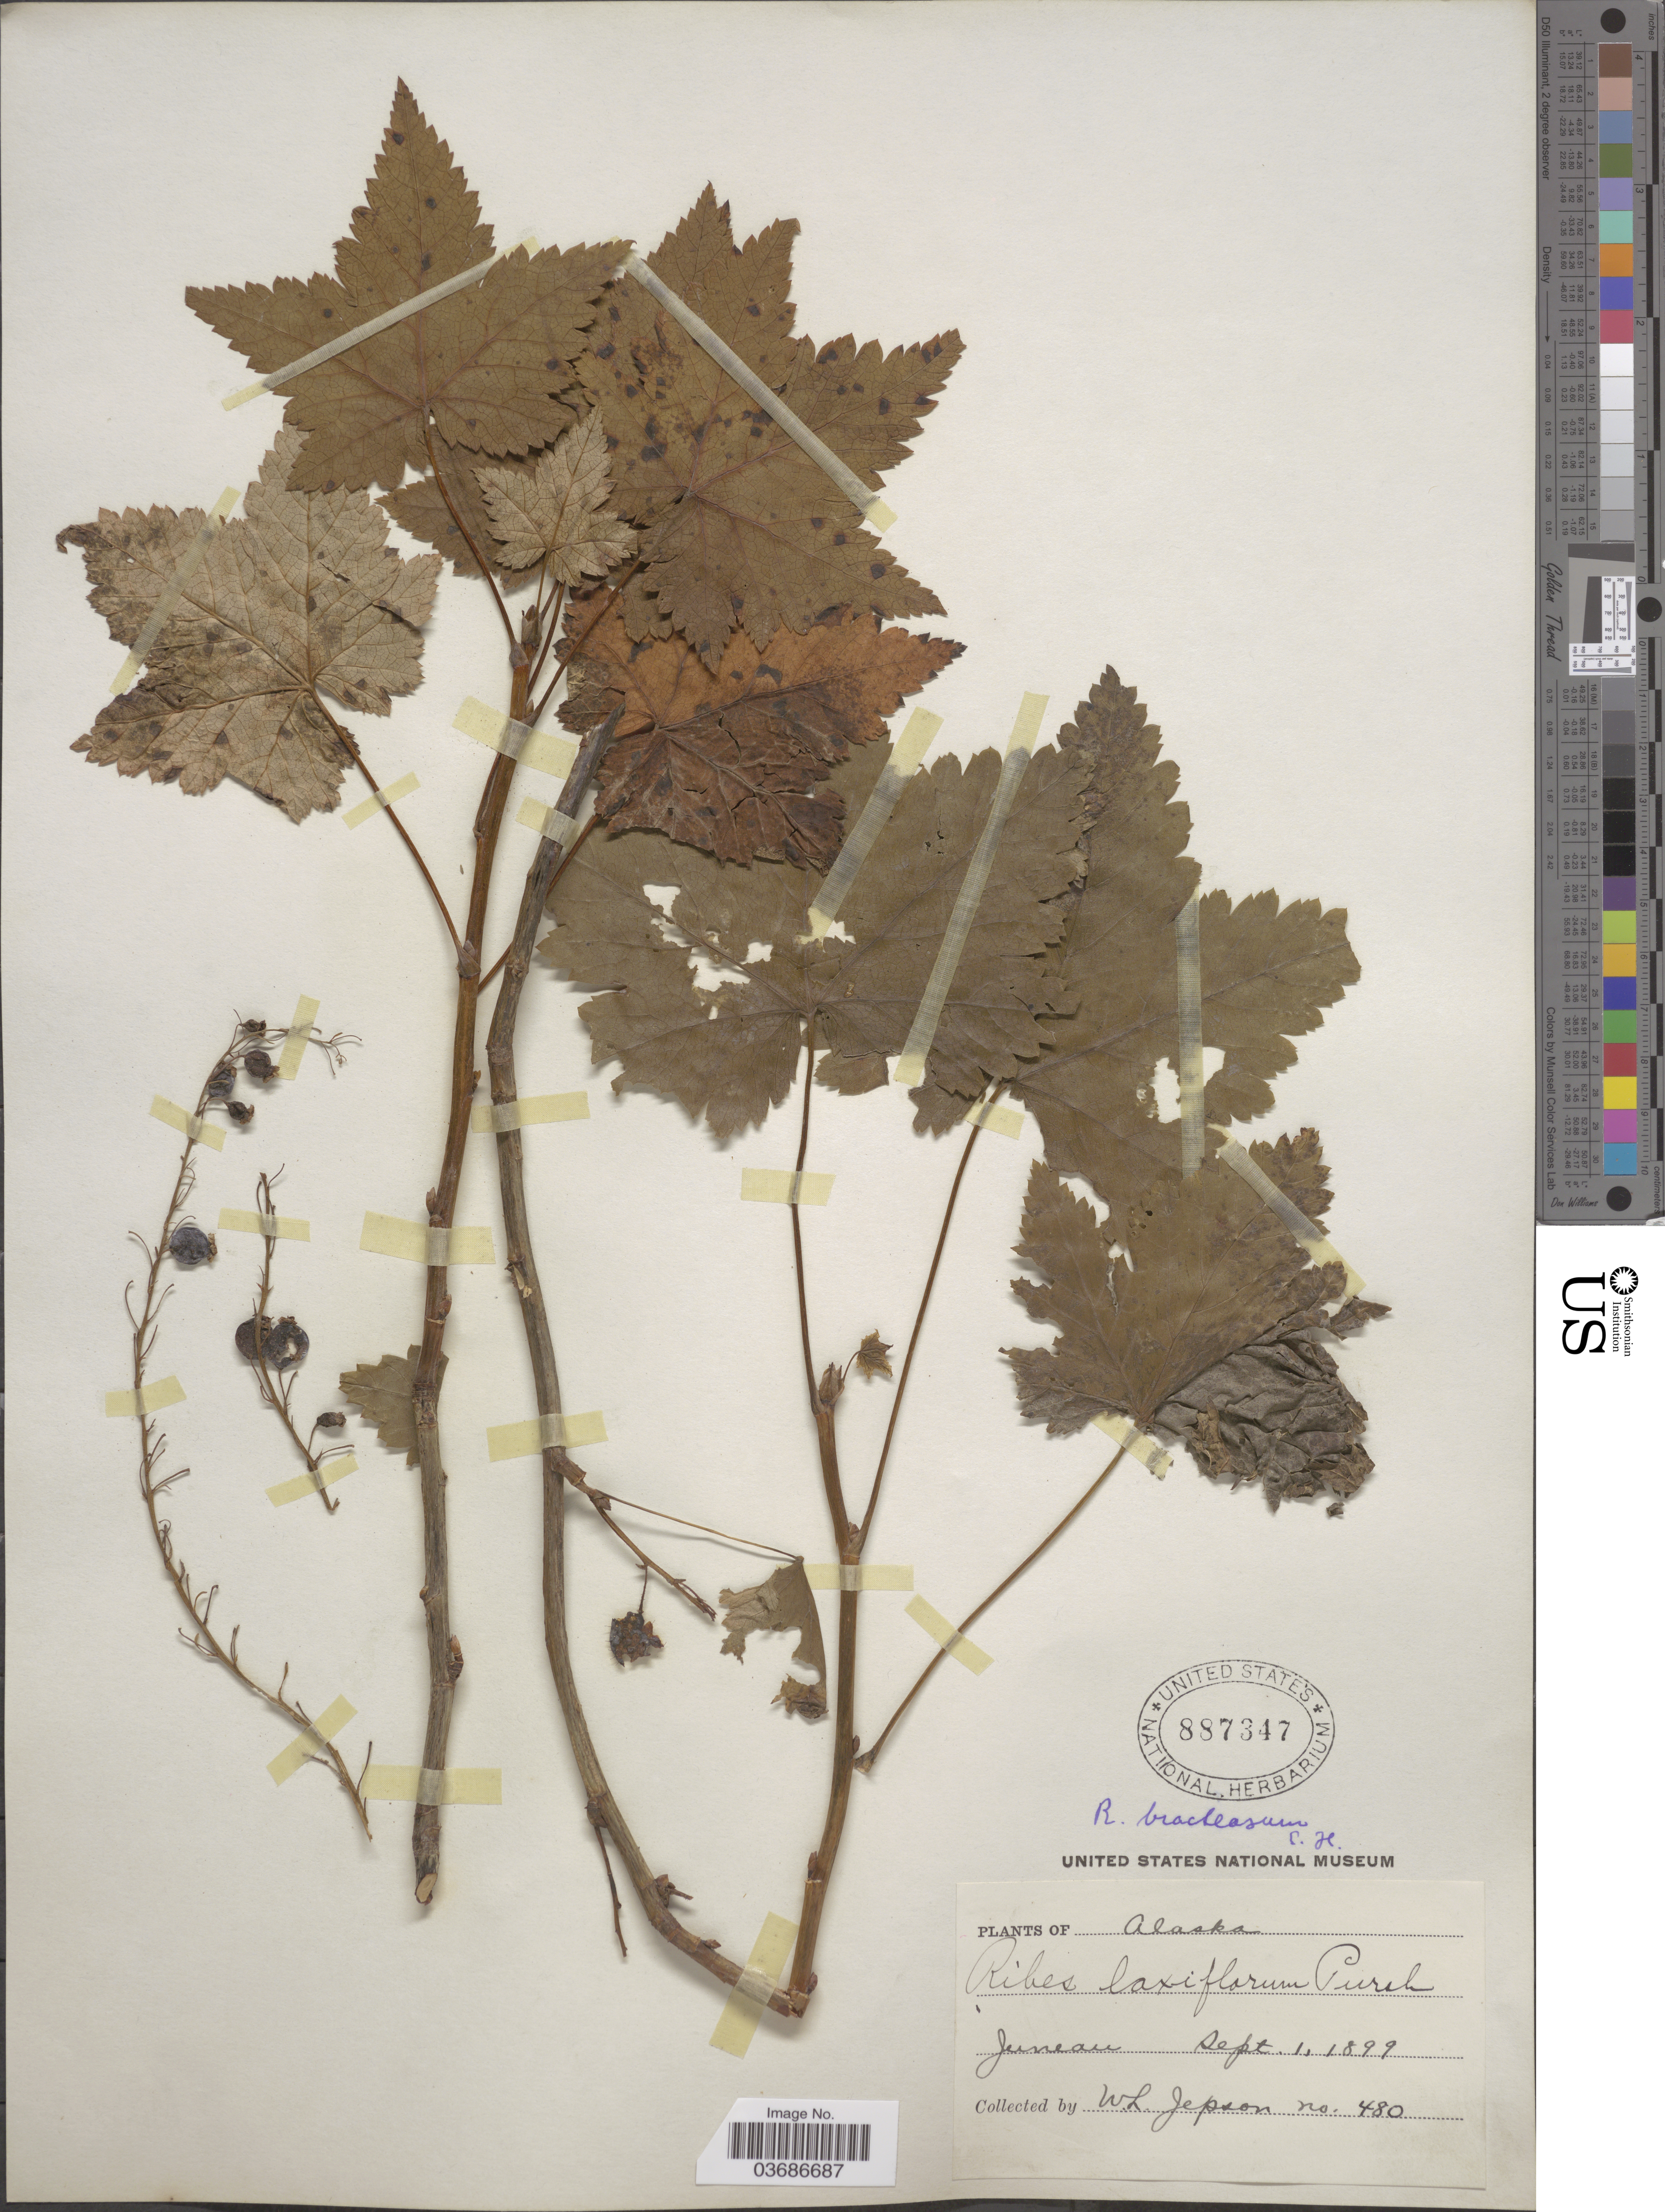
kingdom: Plantae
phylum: Tracheophyta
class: Magnoliopsida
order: Saxifragales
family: Grossulariaceae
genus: Ribes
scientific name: Ribes bracteosum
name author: Douglas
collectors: W. L. Jepson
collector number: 480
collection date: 1899-09-01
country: United States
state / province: Alaska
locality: Juneau.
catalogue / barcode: US 887347